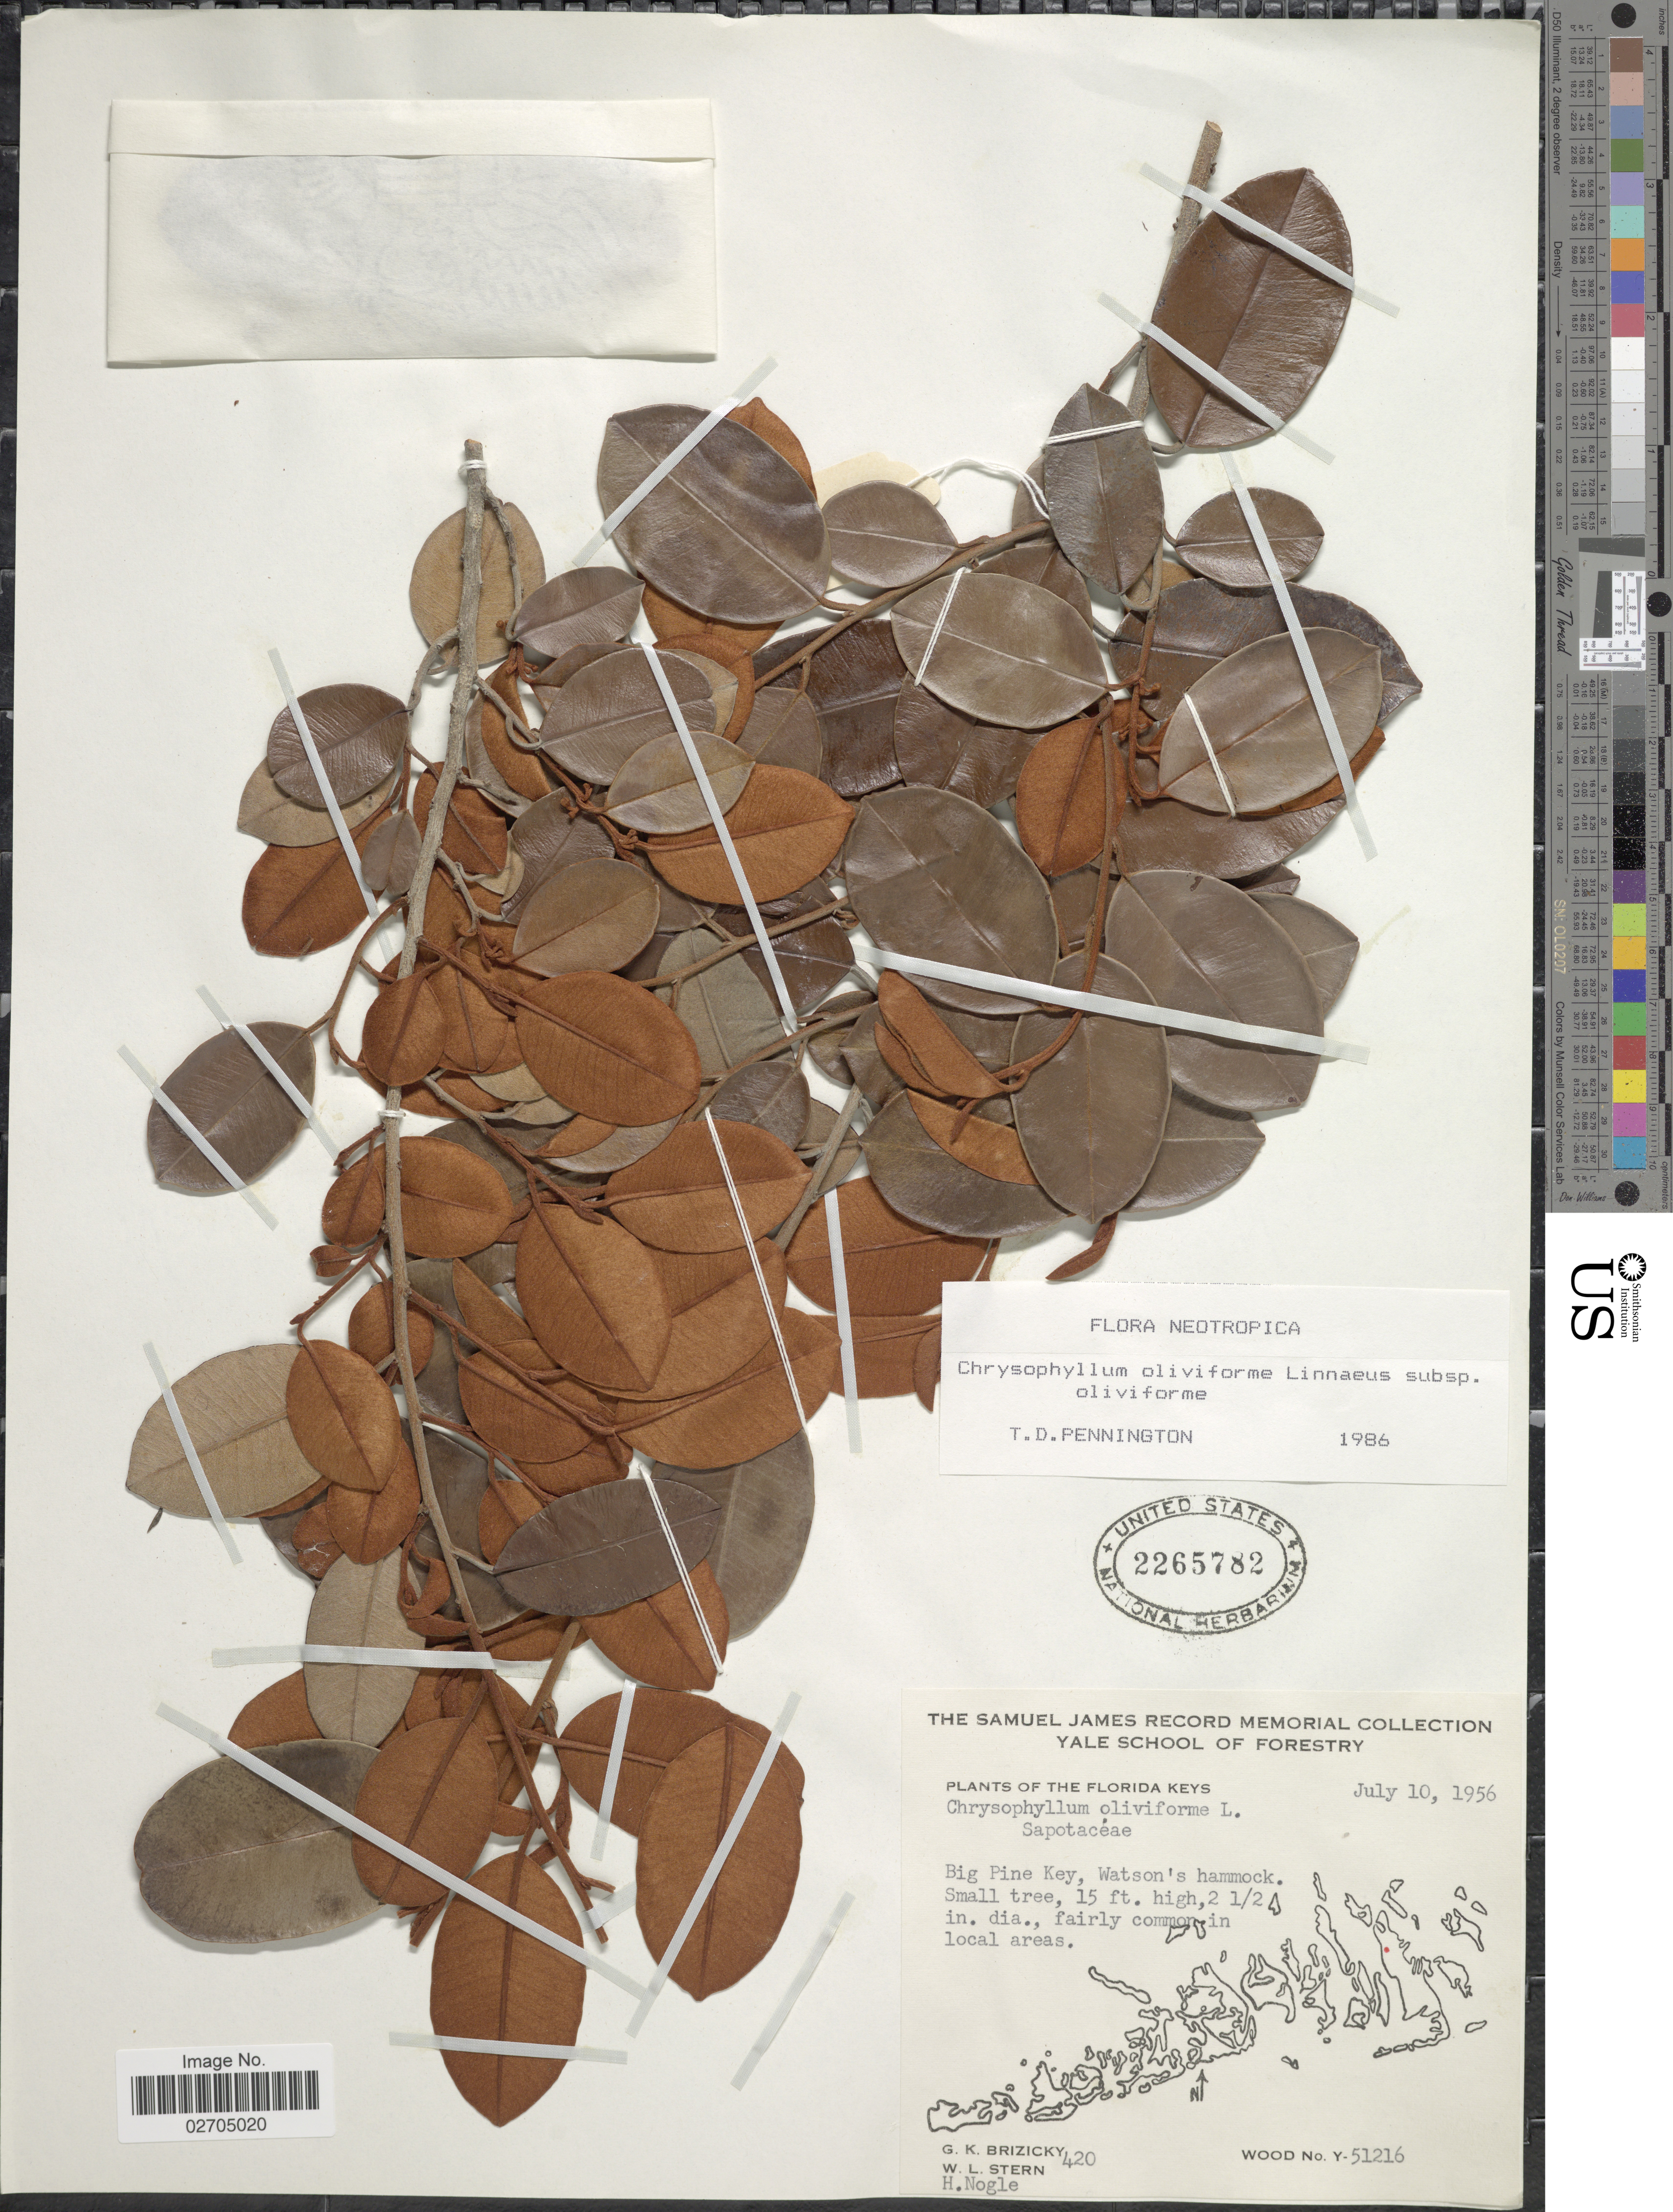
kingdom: Plantae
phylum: Tracheophyta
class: Magnoliopsida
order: Ericales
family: Sapotaceae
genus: Chrysophyllum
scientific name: Chrysophyllum oliviforme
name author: L.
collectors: G. K. Brizicky, W. L. Stern & H. Nogle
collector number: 420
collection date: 1956-07-10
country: United States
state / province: Florida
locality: The Florida Keys, Big Pine Key, Watson's hammock.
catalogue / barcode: US 2265782